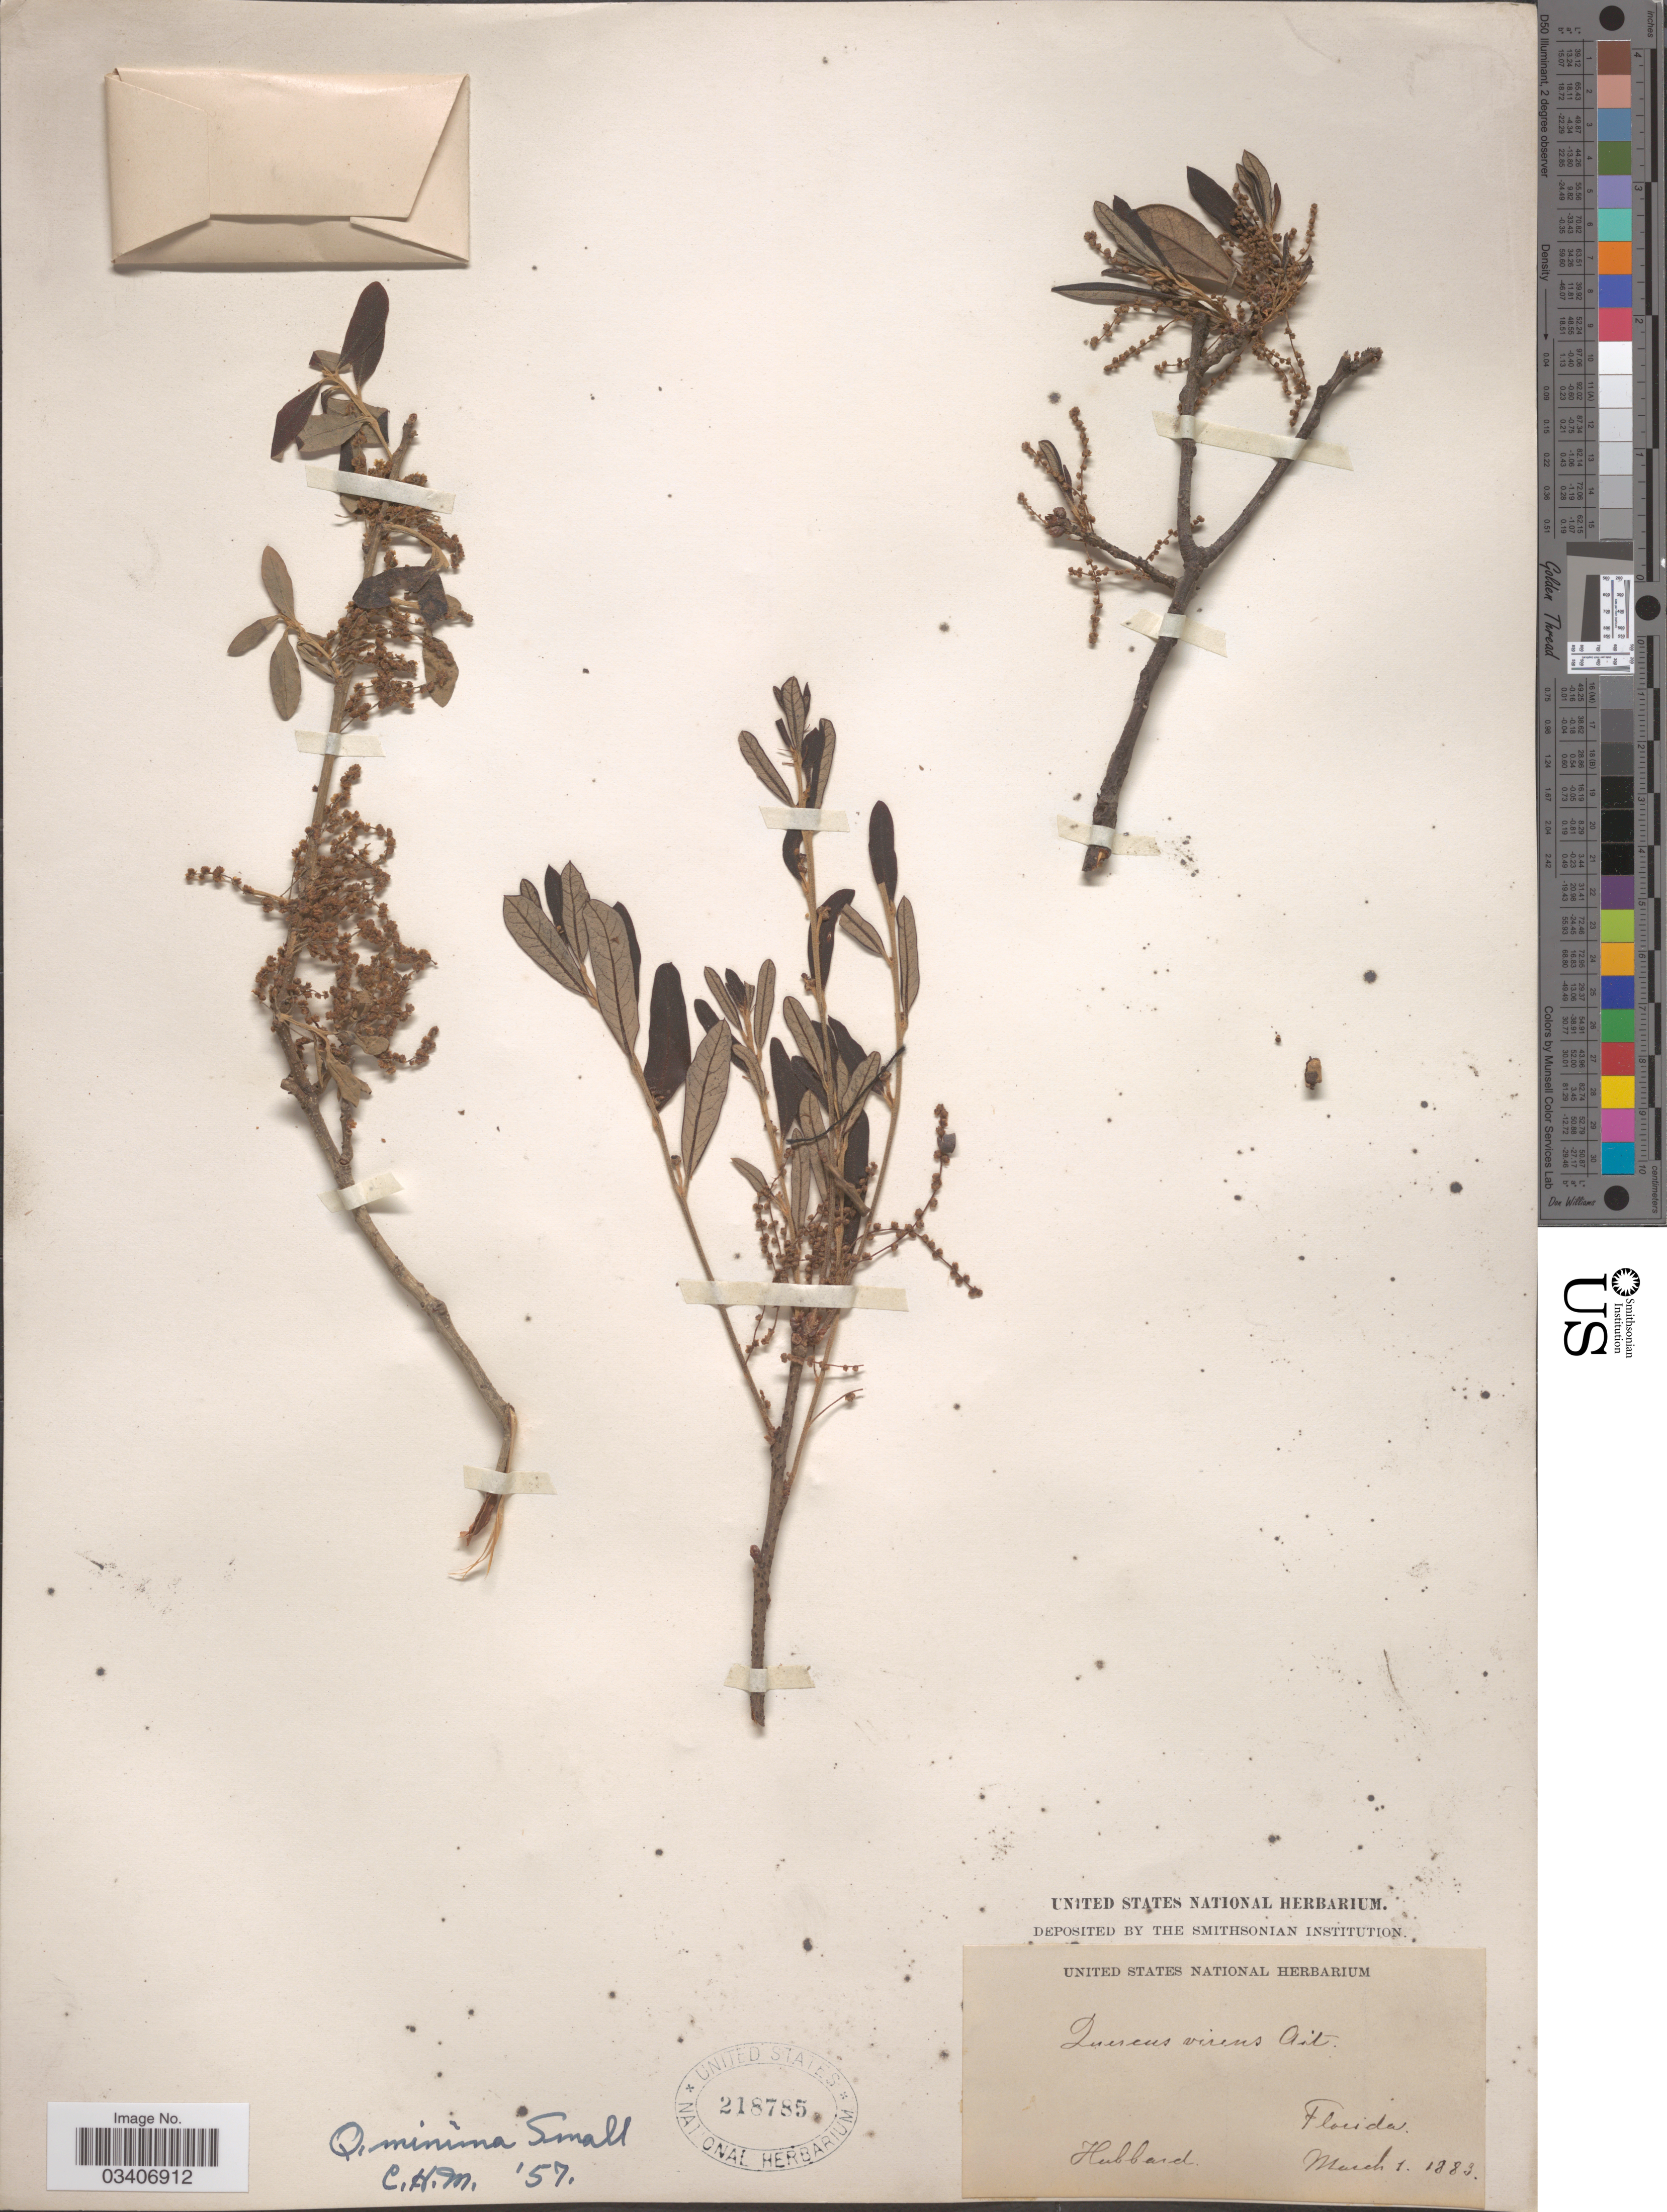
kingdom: Plantae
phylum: Tracheophyta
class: Magnoliopsida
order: Fagales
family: Fagaceae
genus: Quercus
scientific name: Quercus minima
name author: (Sarg.) Small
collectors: Hubbard, --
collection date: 1883-03-01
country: United States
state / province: Florida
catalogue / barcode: US 218785